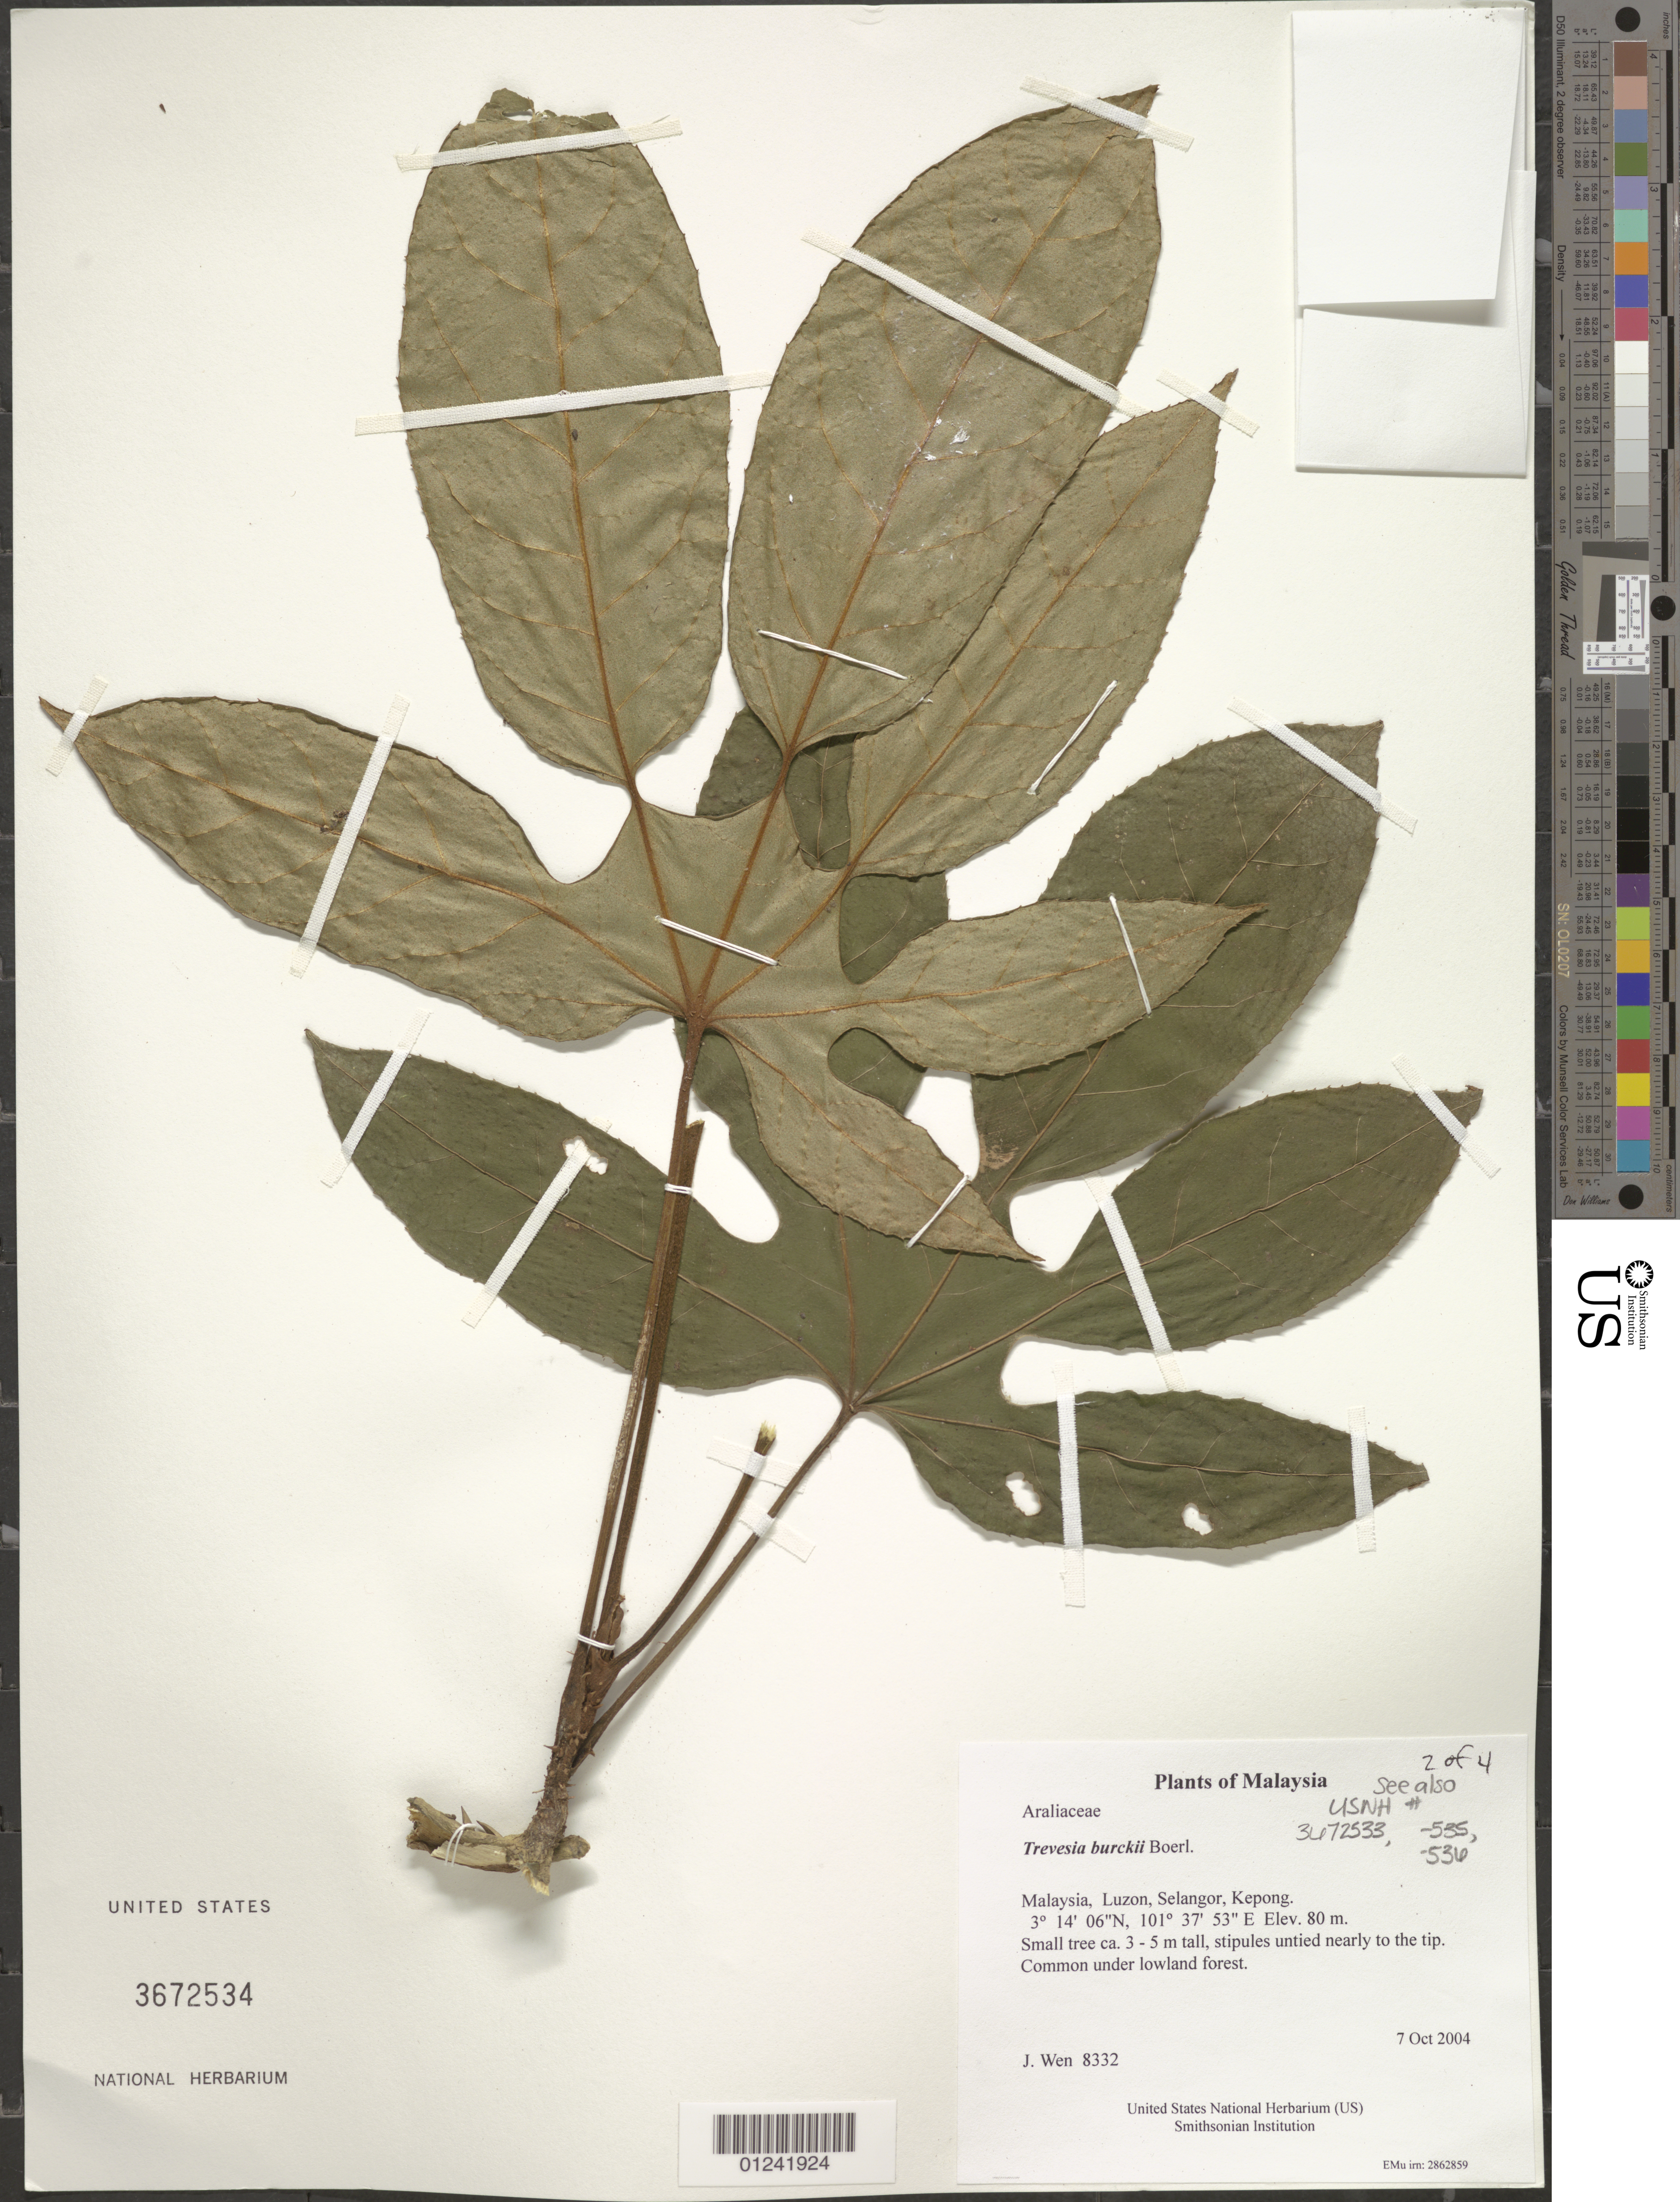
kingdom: Plantae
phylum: Tracheophyta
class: Magnoliopsida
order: Apiales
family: Araliaceae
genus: Trevesia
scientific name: Trevesia burckii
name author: Boerl.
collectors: J. Wen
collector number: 8332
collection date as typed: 7 Oct 2004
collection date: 2004-10-07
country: Malaysia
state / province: Selangor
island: Luzon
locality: Kepong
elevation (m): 80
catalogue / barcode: US 3672534